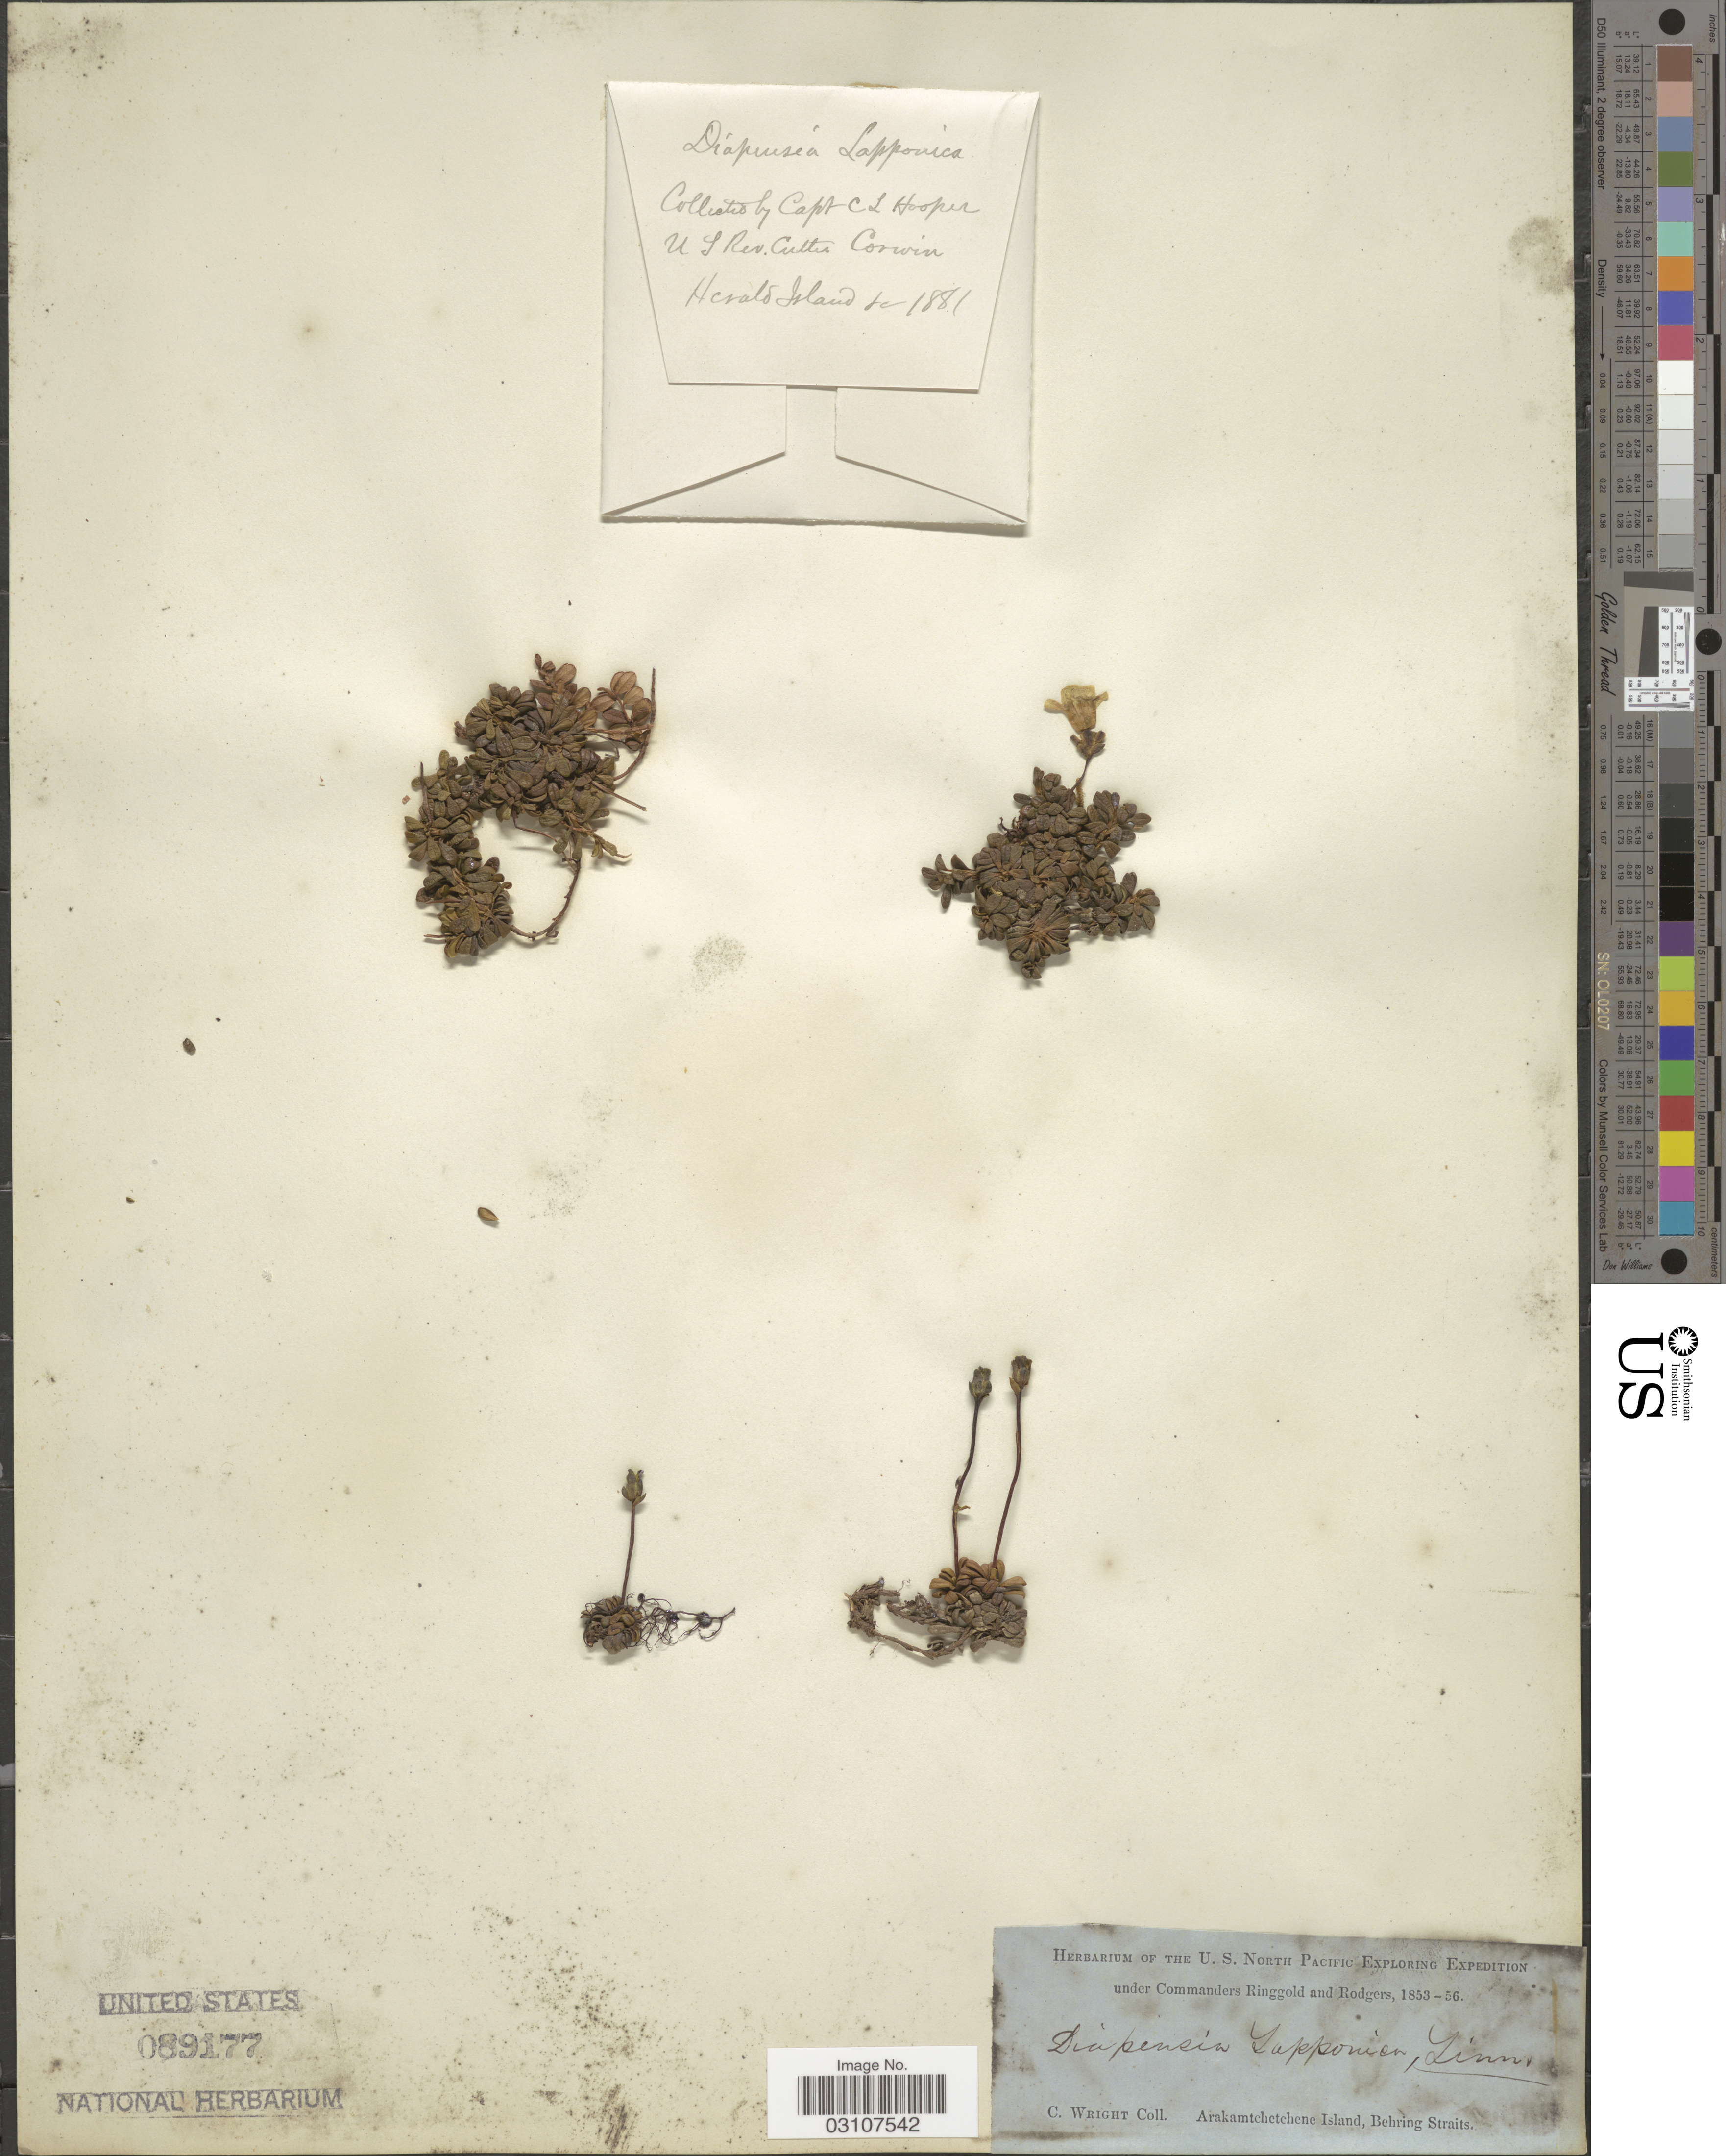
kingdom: Plantae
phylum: Tracheophyta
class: Magnoliopsida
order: Ericales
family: Diapensiaceae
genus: Diapensia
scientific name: Diapensia lapponica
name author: L.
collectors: C. Hooper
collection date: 1881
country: Russian Federation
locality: Herald Island.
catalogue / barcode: US 89177